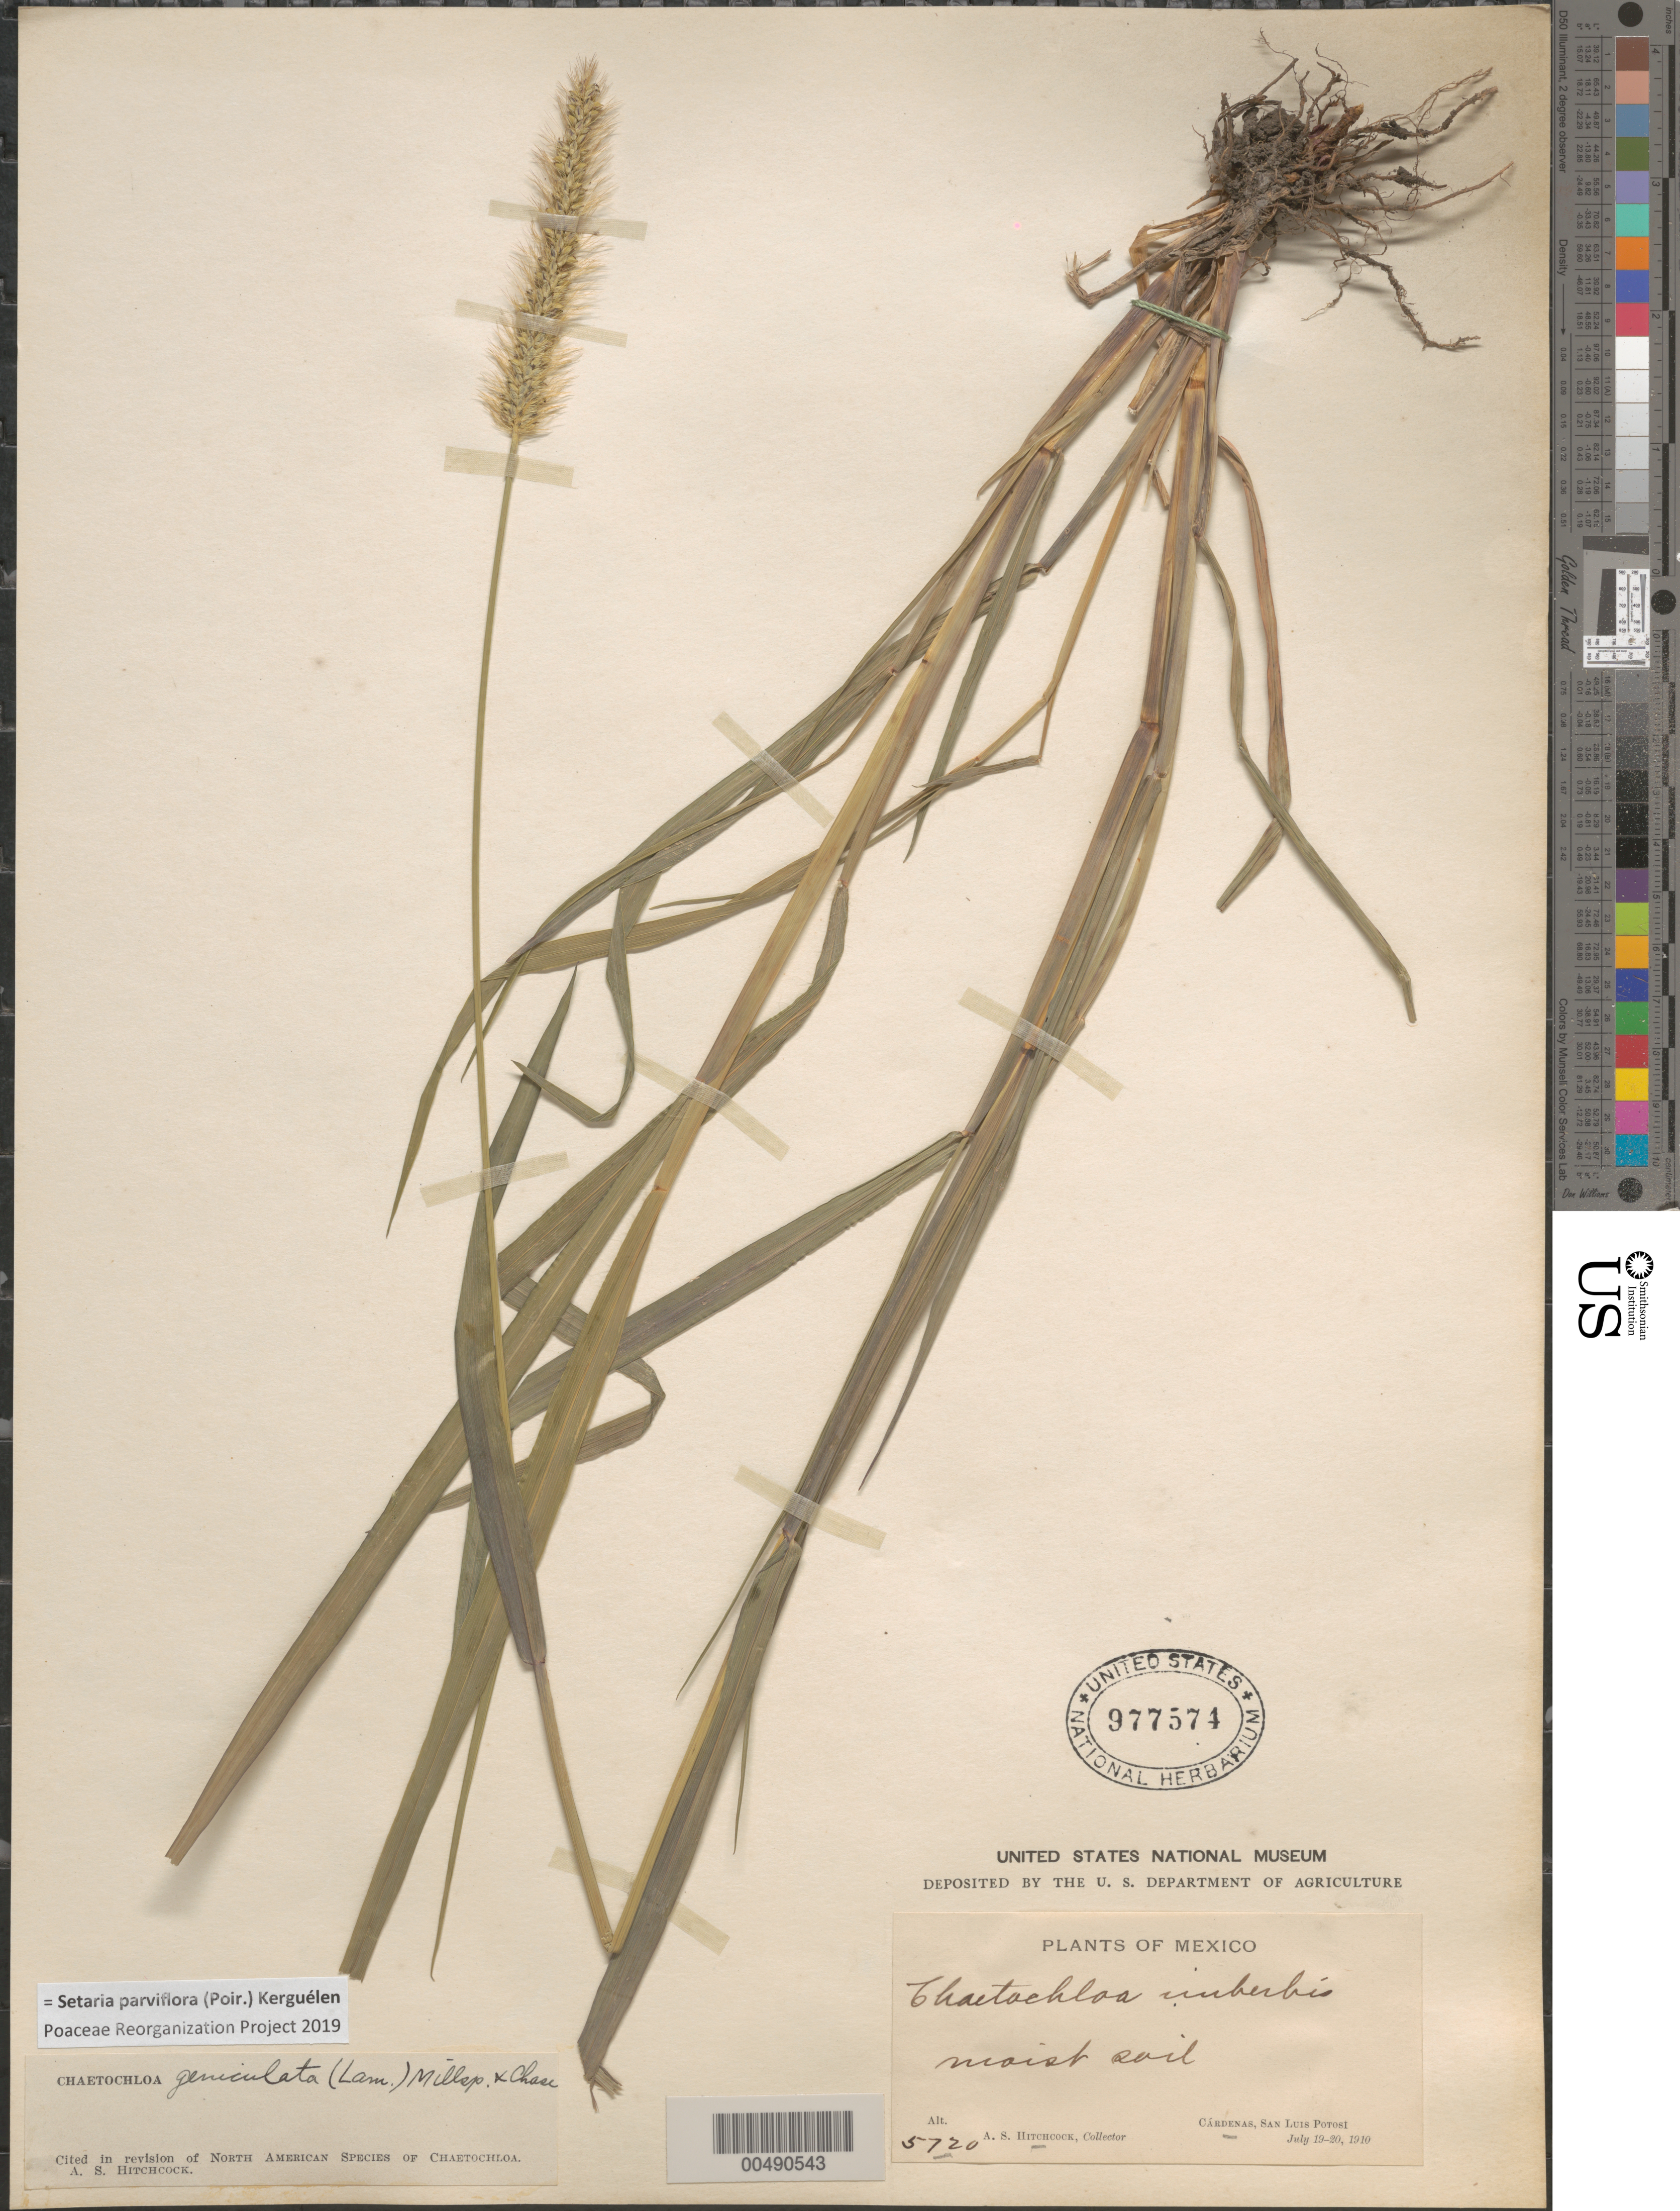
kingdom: Plantae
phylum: Tracheophyta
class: Liliopsida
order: Poales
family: Poaceae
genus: Setaria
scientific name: Setaria parviflora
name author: (Poir.) Kerguélen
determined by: Poaceae Reorganization Project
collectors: A. S. Hitchcock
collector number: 5720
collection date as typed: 19 Jul 1910 to 20 Jul 1910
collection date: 1910-07-19/1910-07-20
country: Mexico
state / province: San Luis Potosi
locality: Cárdenas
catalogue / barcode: US 977574